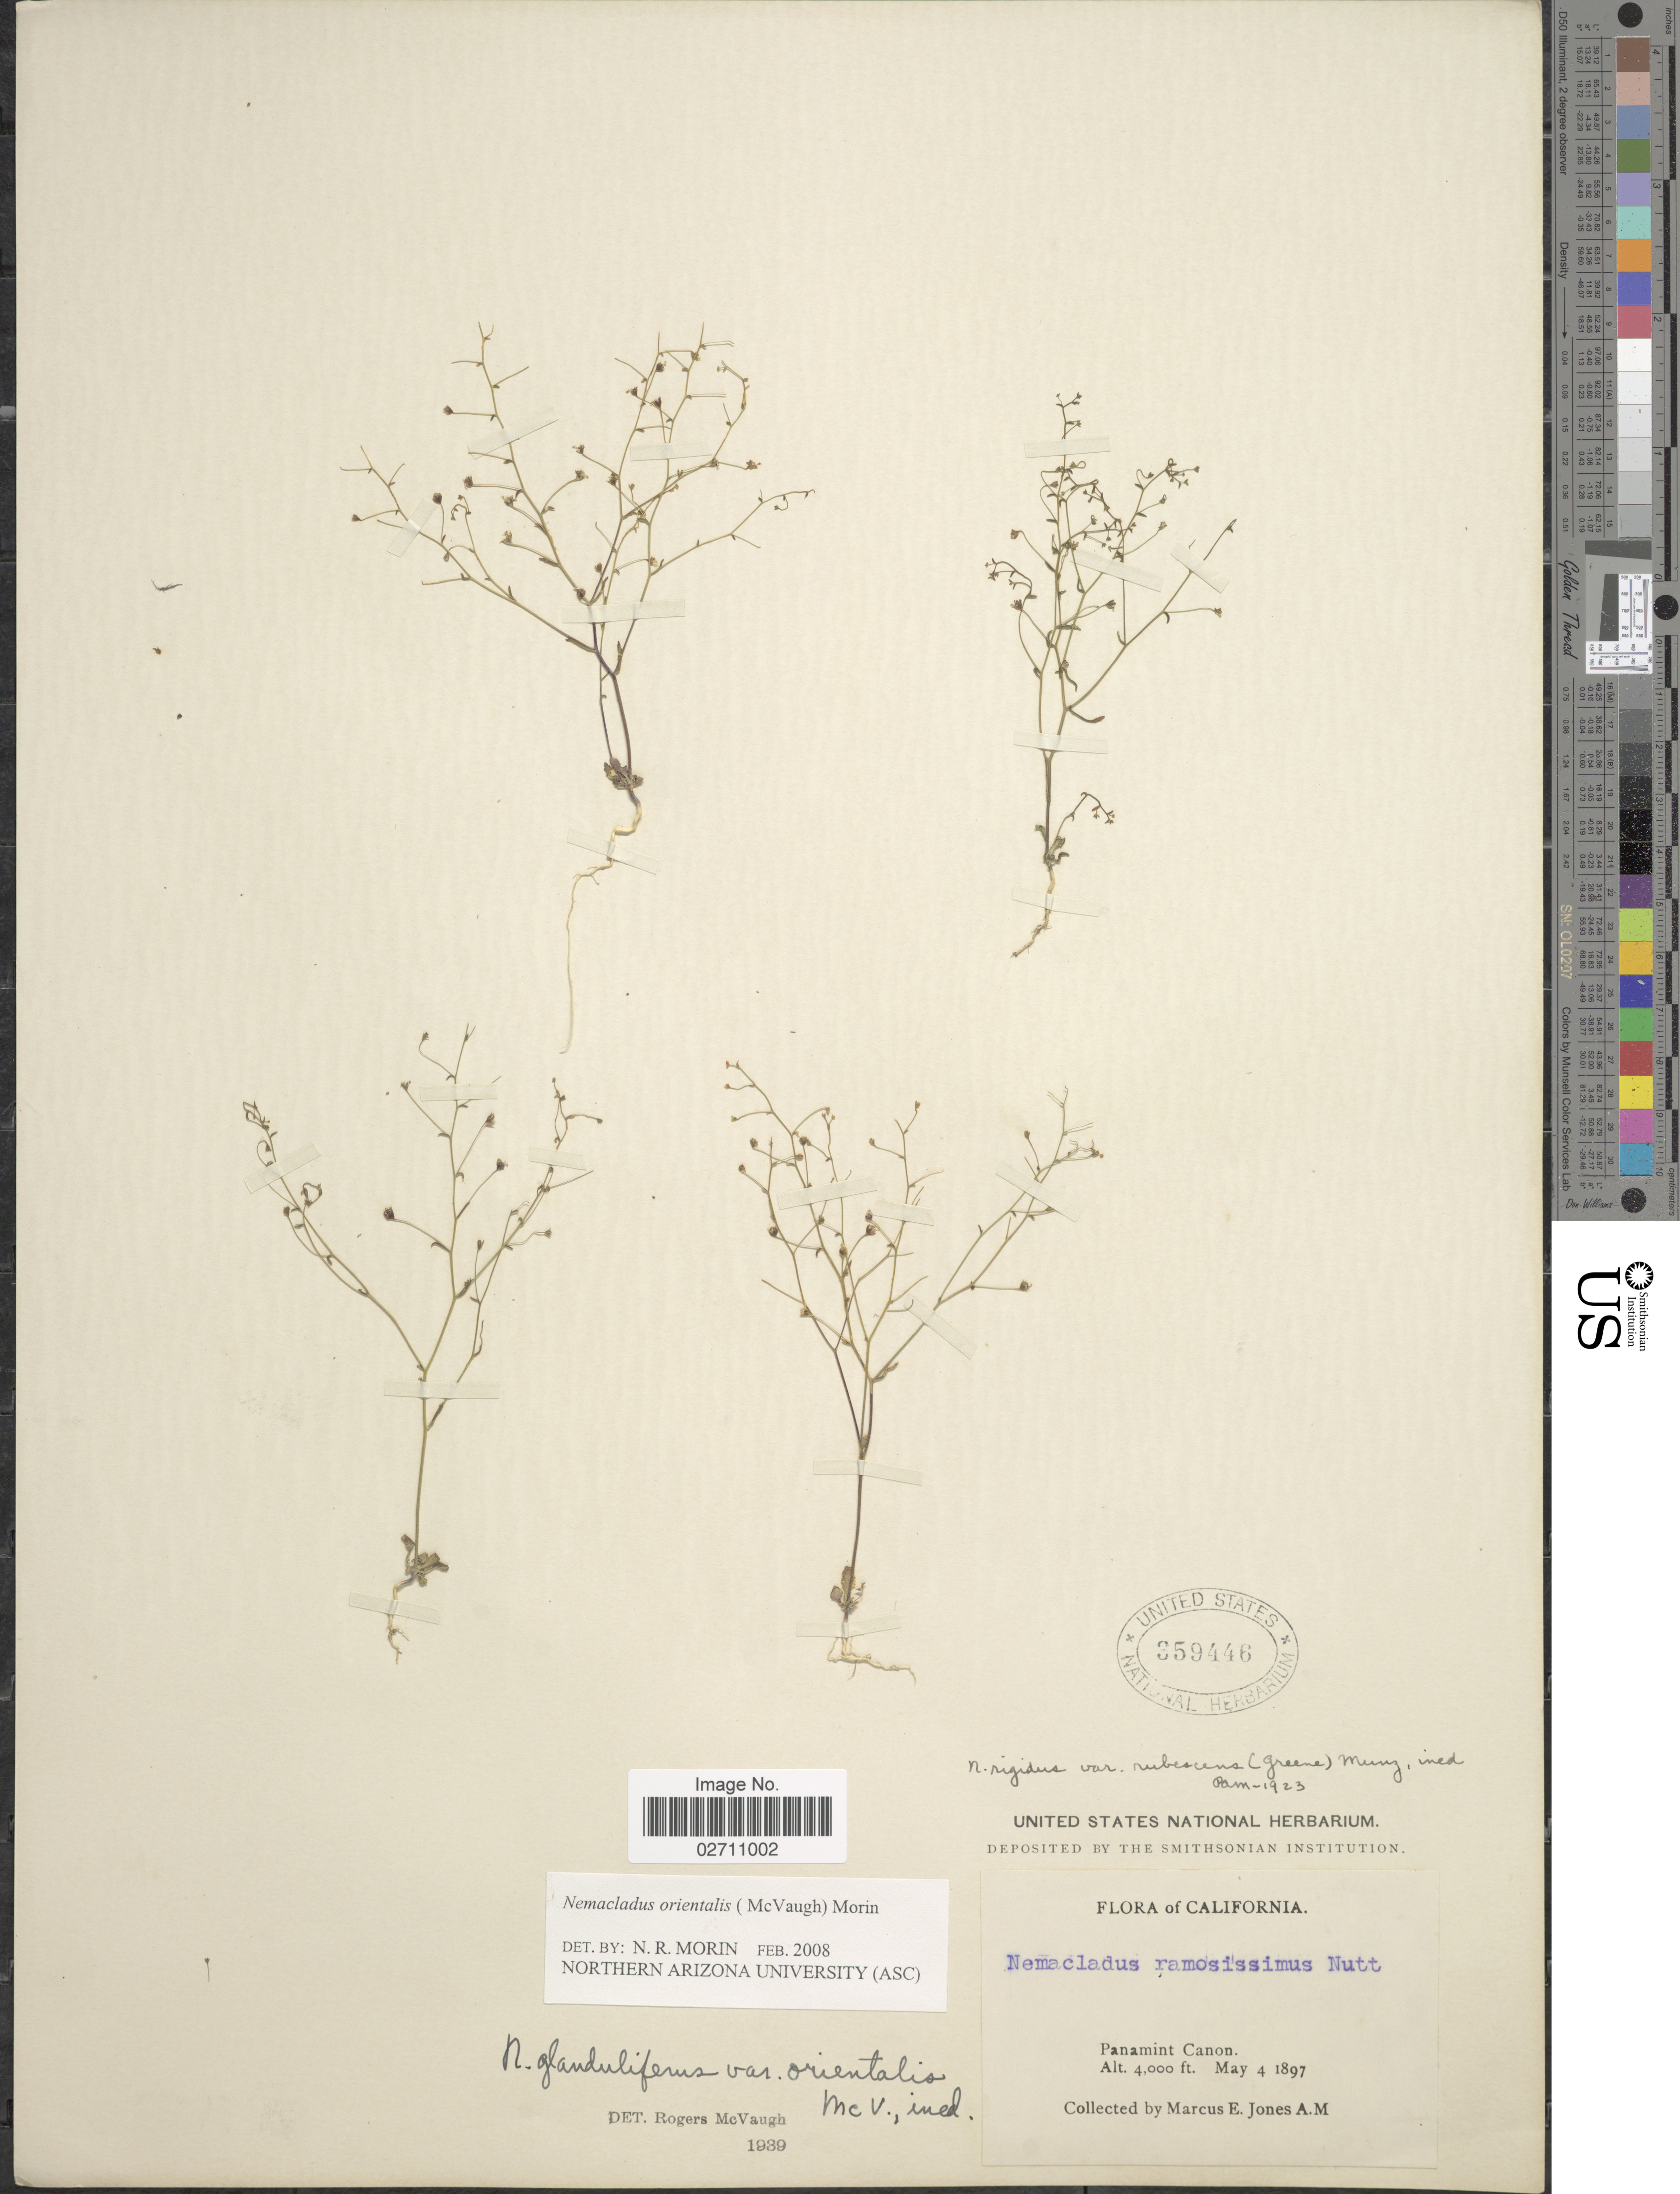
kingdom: Plantae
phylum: Tracheophyta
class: Magnoliopsida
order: Asterales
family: Campanulaceae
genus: Nemacladus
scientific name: Nemacladus orientalis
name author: (McVaugh) Morin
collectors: M. E. Jones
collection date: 1897-05-04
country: United States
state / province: California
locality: Panamint Canon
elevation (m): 1219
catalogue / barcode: US 359446